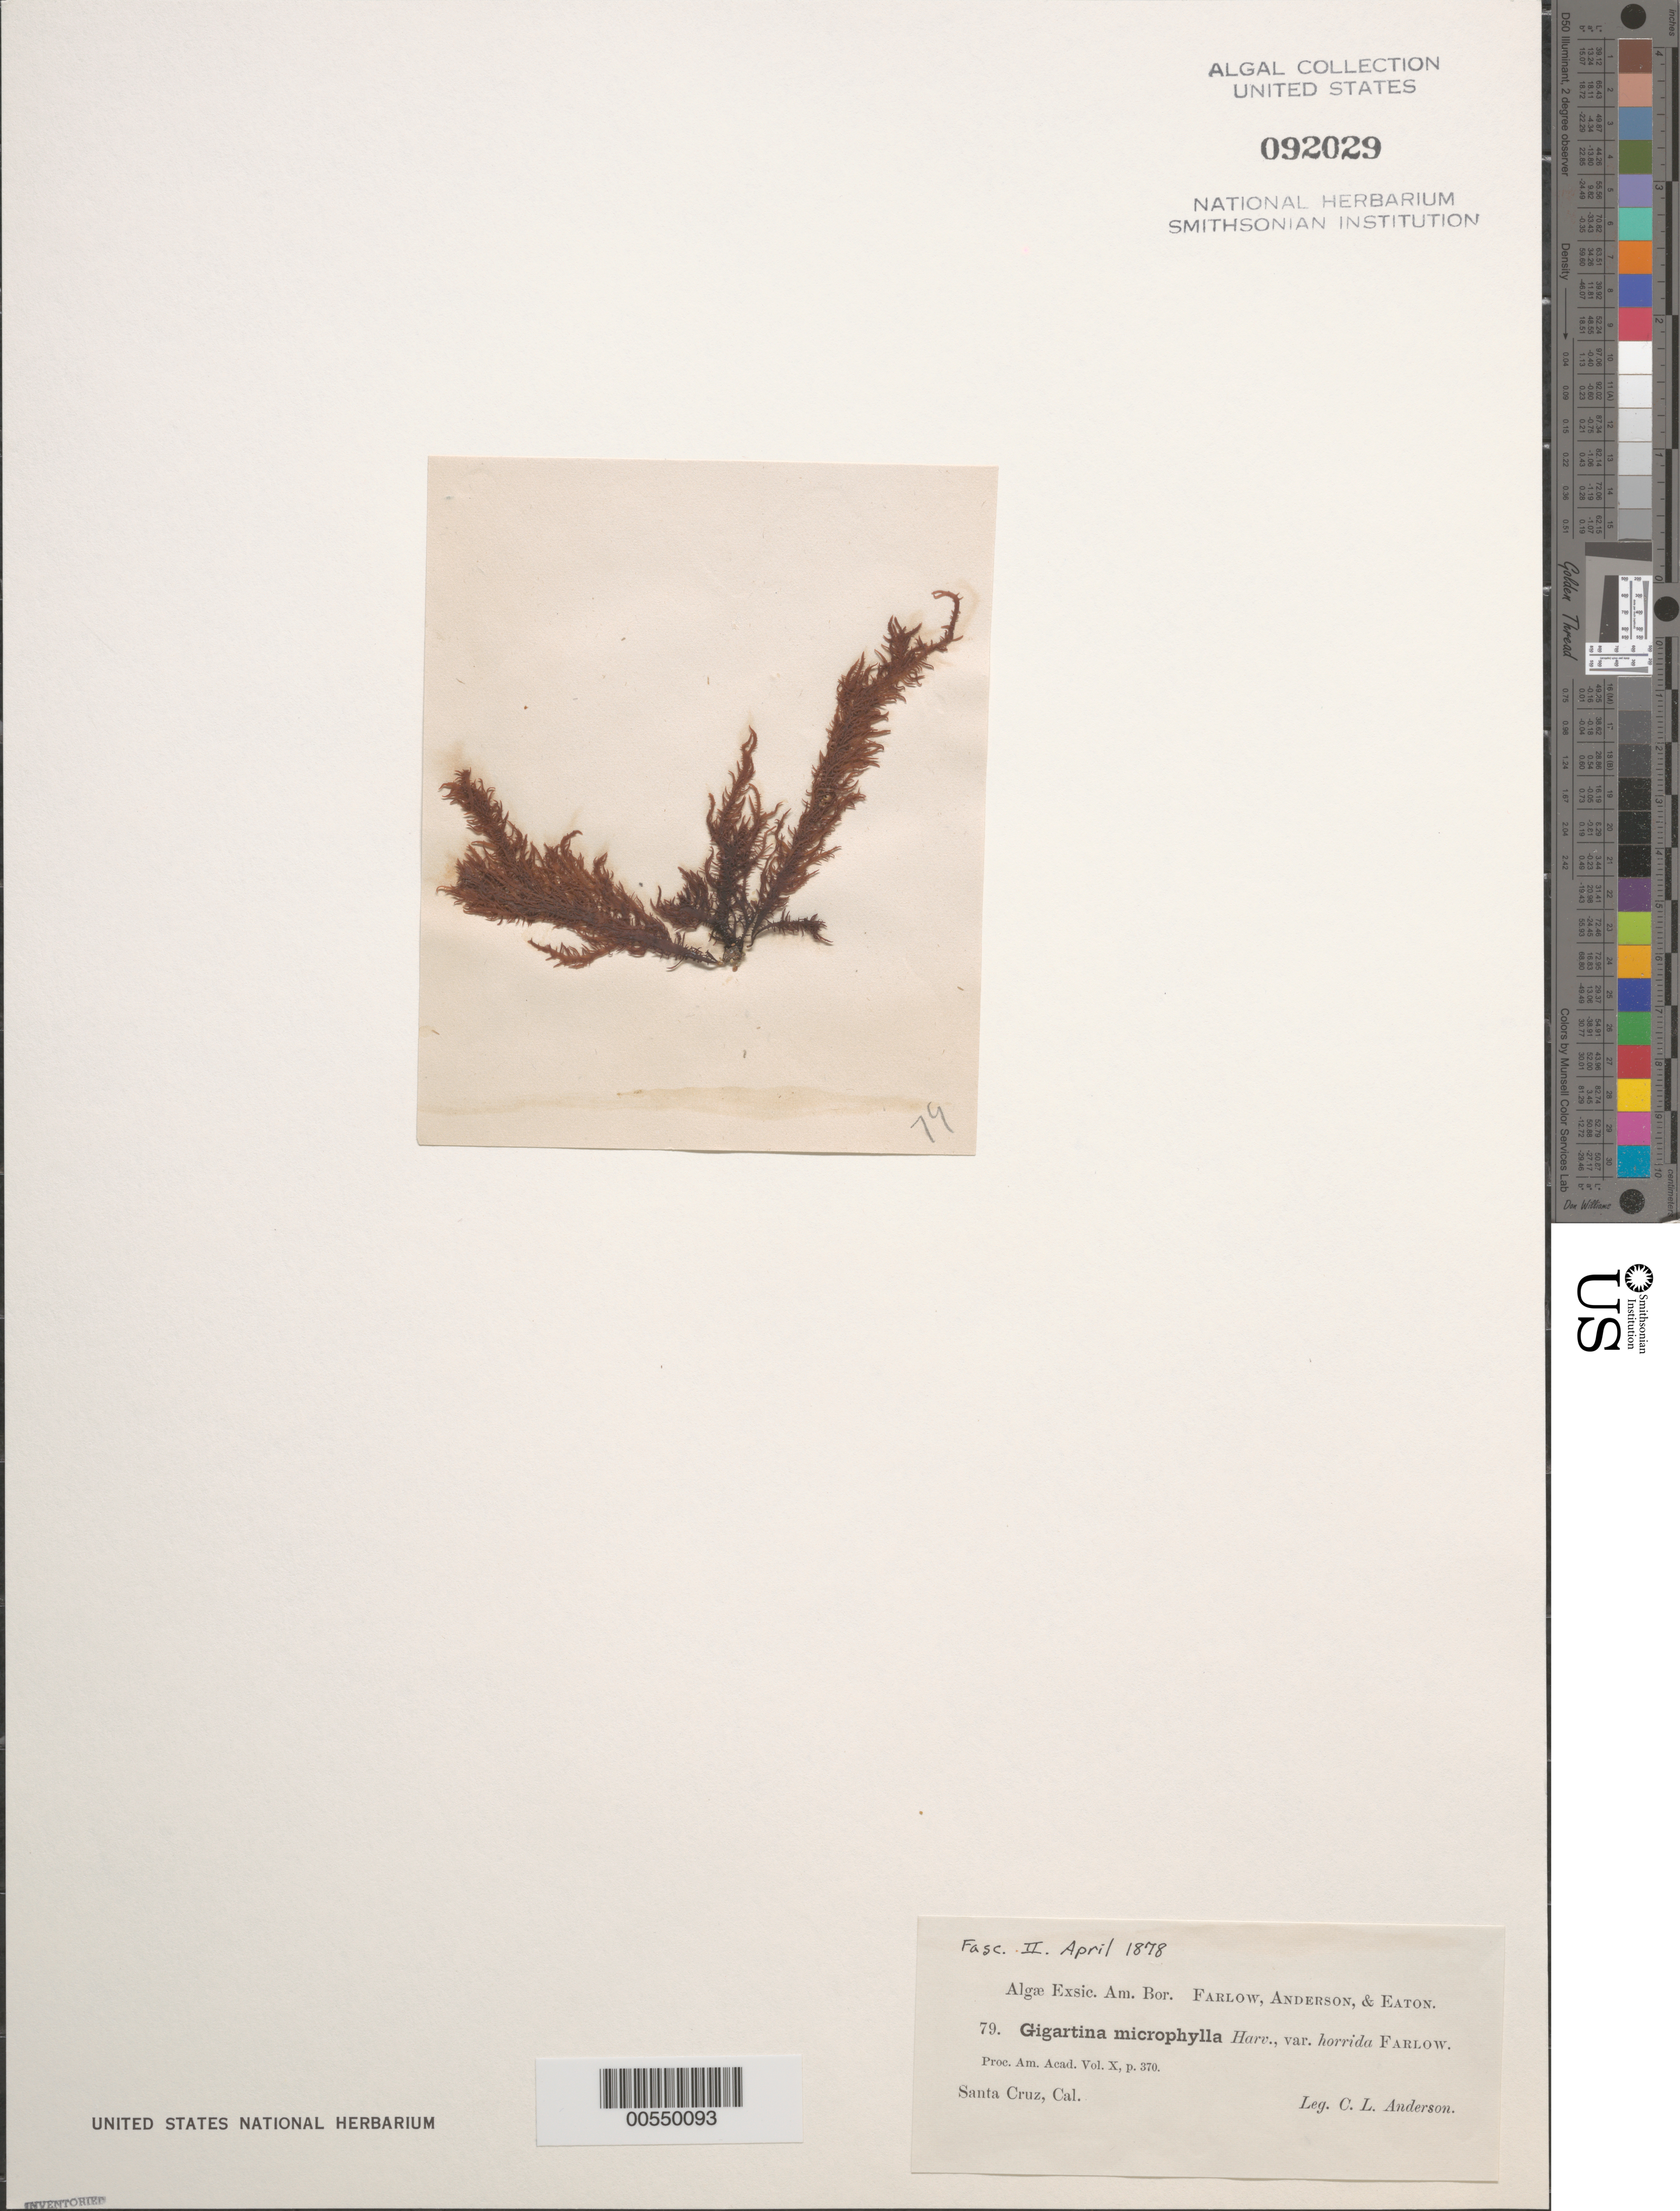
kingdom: Plantae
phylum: Rhodophyta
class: Florideophyceae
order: Gigartinales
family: Gigartinaceae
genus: Gigartina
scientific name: Gigartina microphylla var. horrida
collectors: C. L. Anderson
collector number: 79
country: United States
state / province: California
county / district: Santa Cruz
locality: Santa Cruz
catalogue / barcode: US 92029